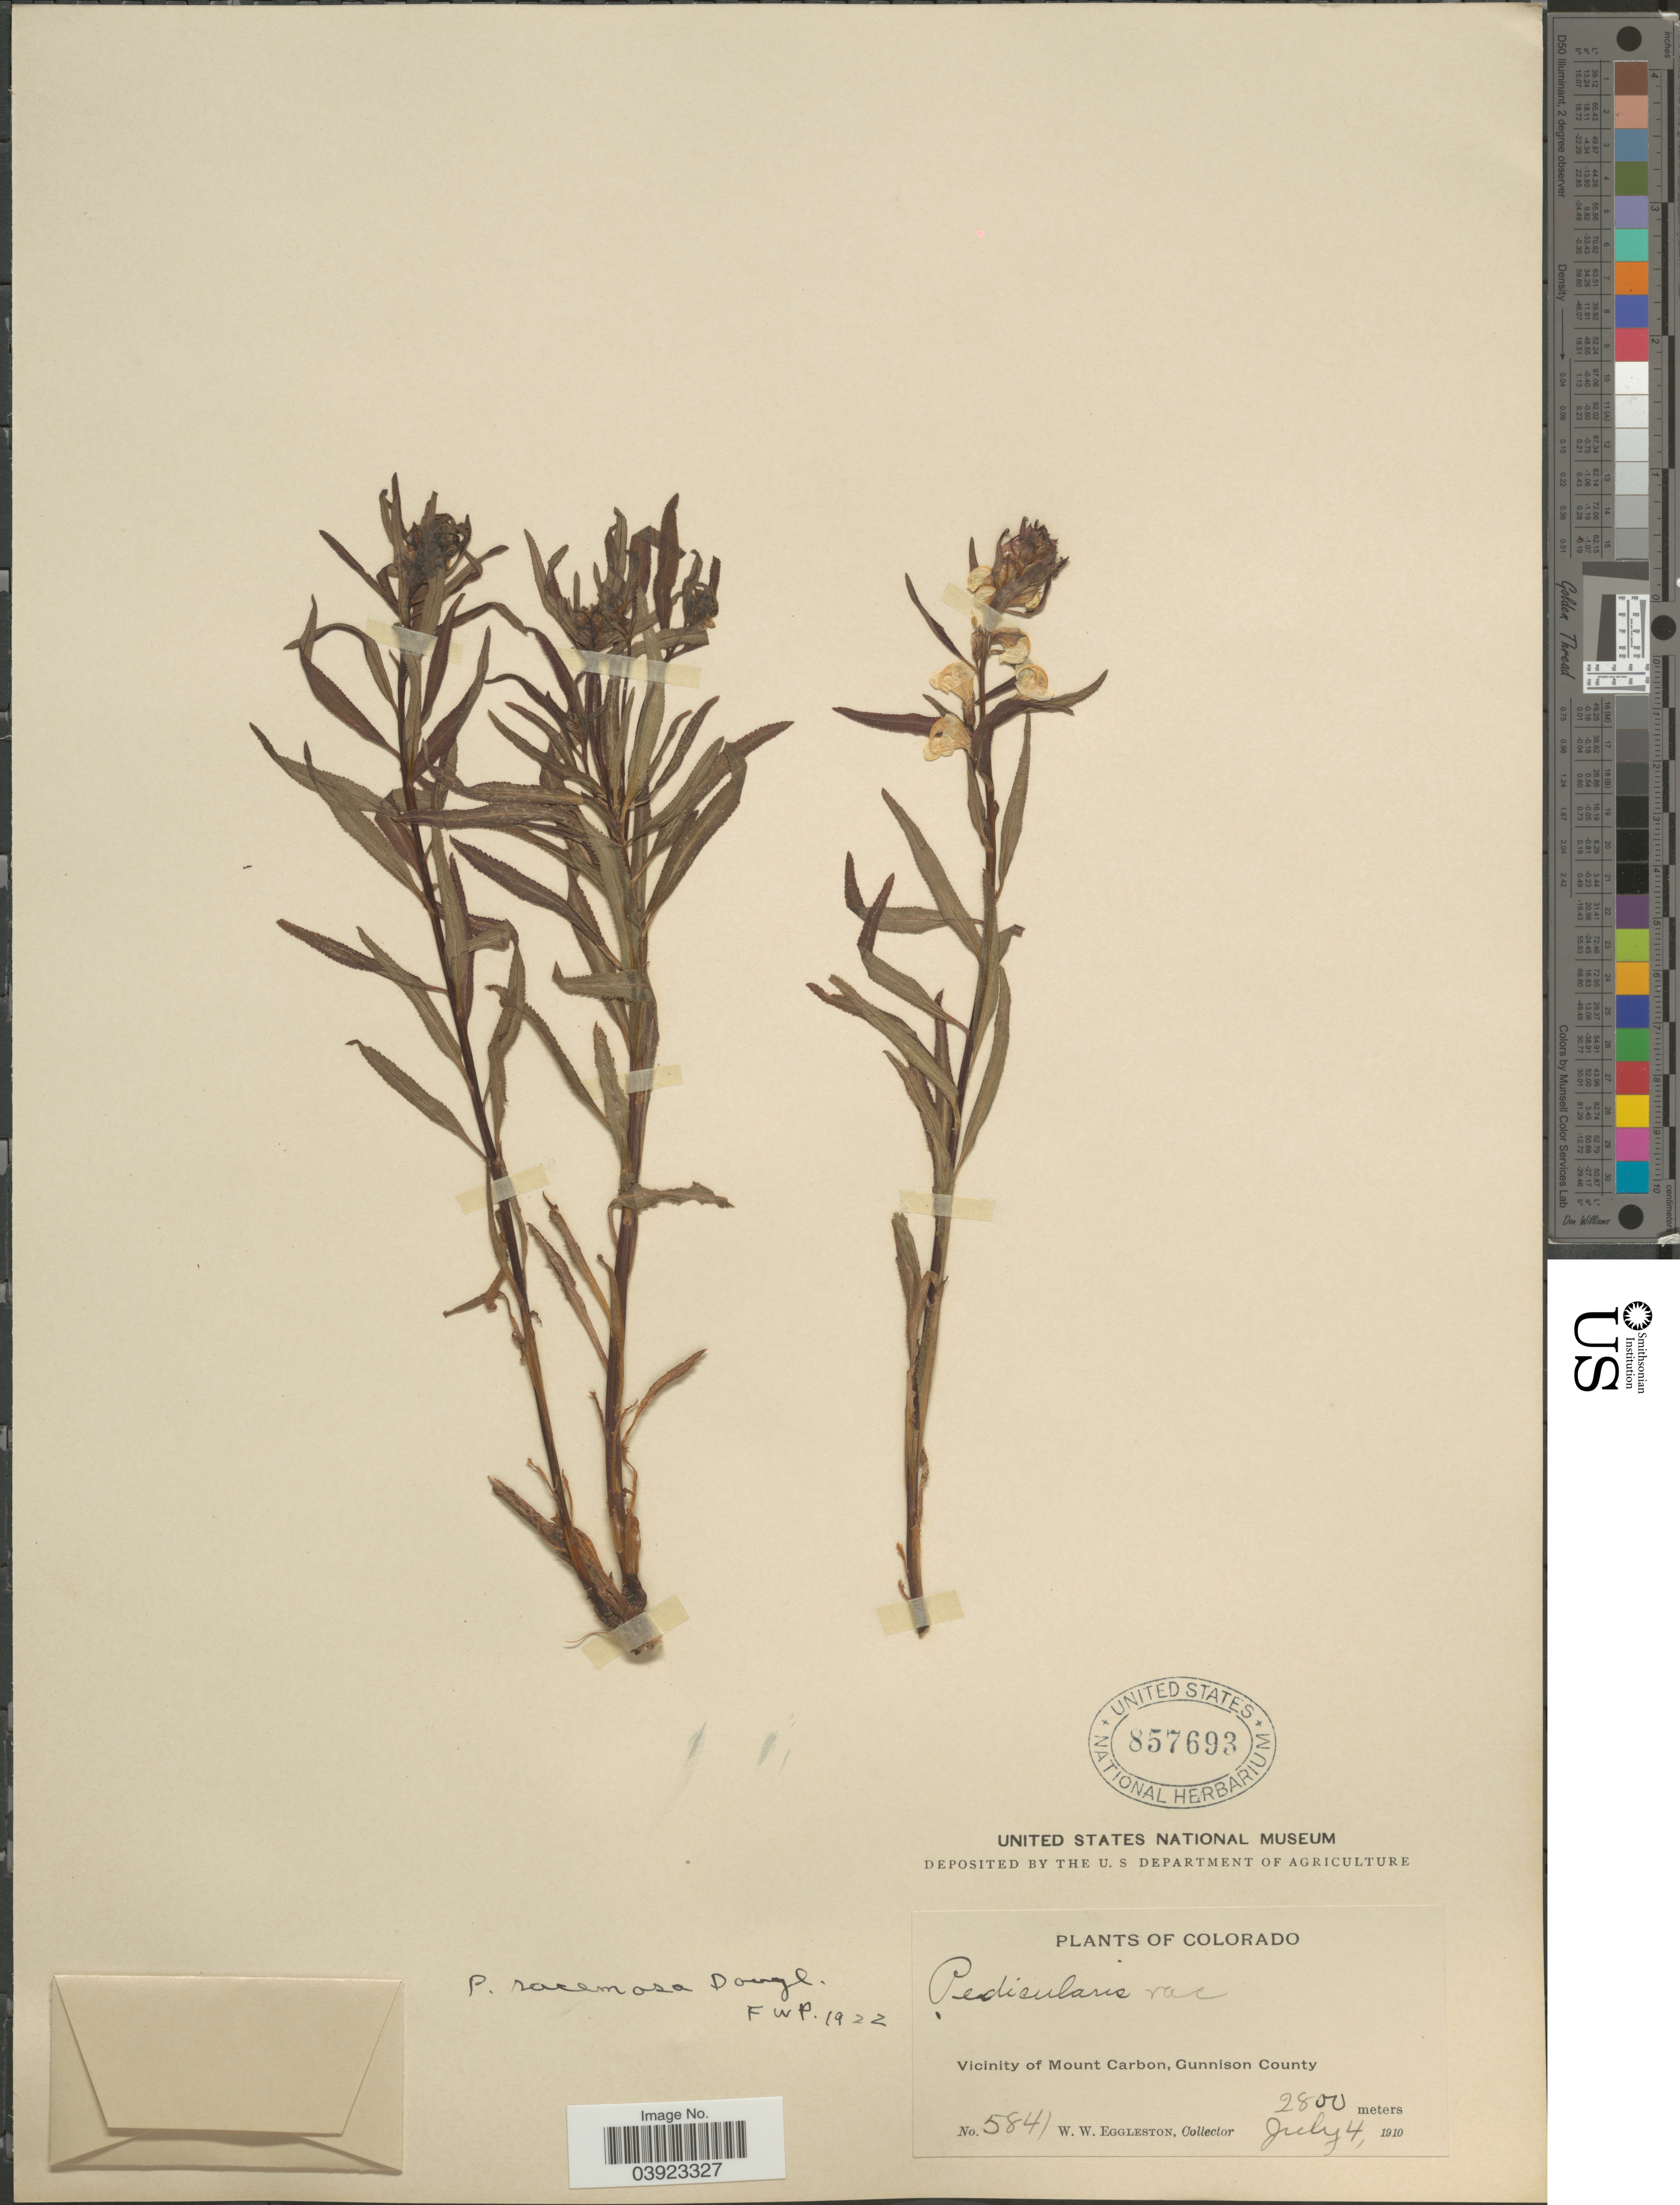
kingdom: Plantae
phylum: Tracheophyta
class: Magnoliopsida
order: Lamiales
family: Orobanchaceae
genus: Pedicularis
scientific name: Pedicularis racemosa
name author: Douglas ex Benth.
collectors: W. W. Eggleston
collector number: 5841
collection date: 1910-07-04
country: United States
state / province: Colorado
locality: Vicinity of Mount Carbon, Gunnison County.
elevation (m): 2800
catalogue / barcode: US 857693